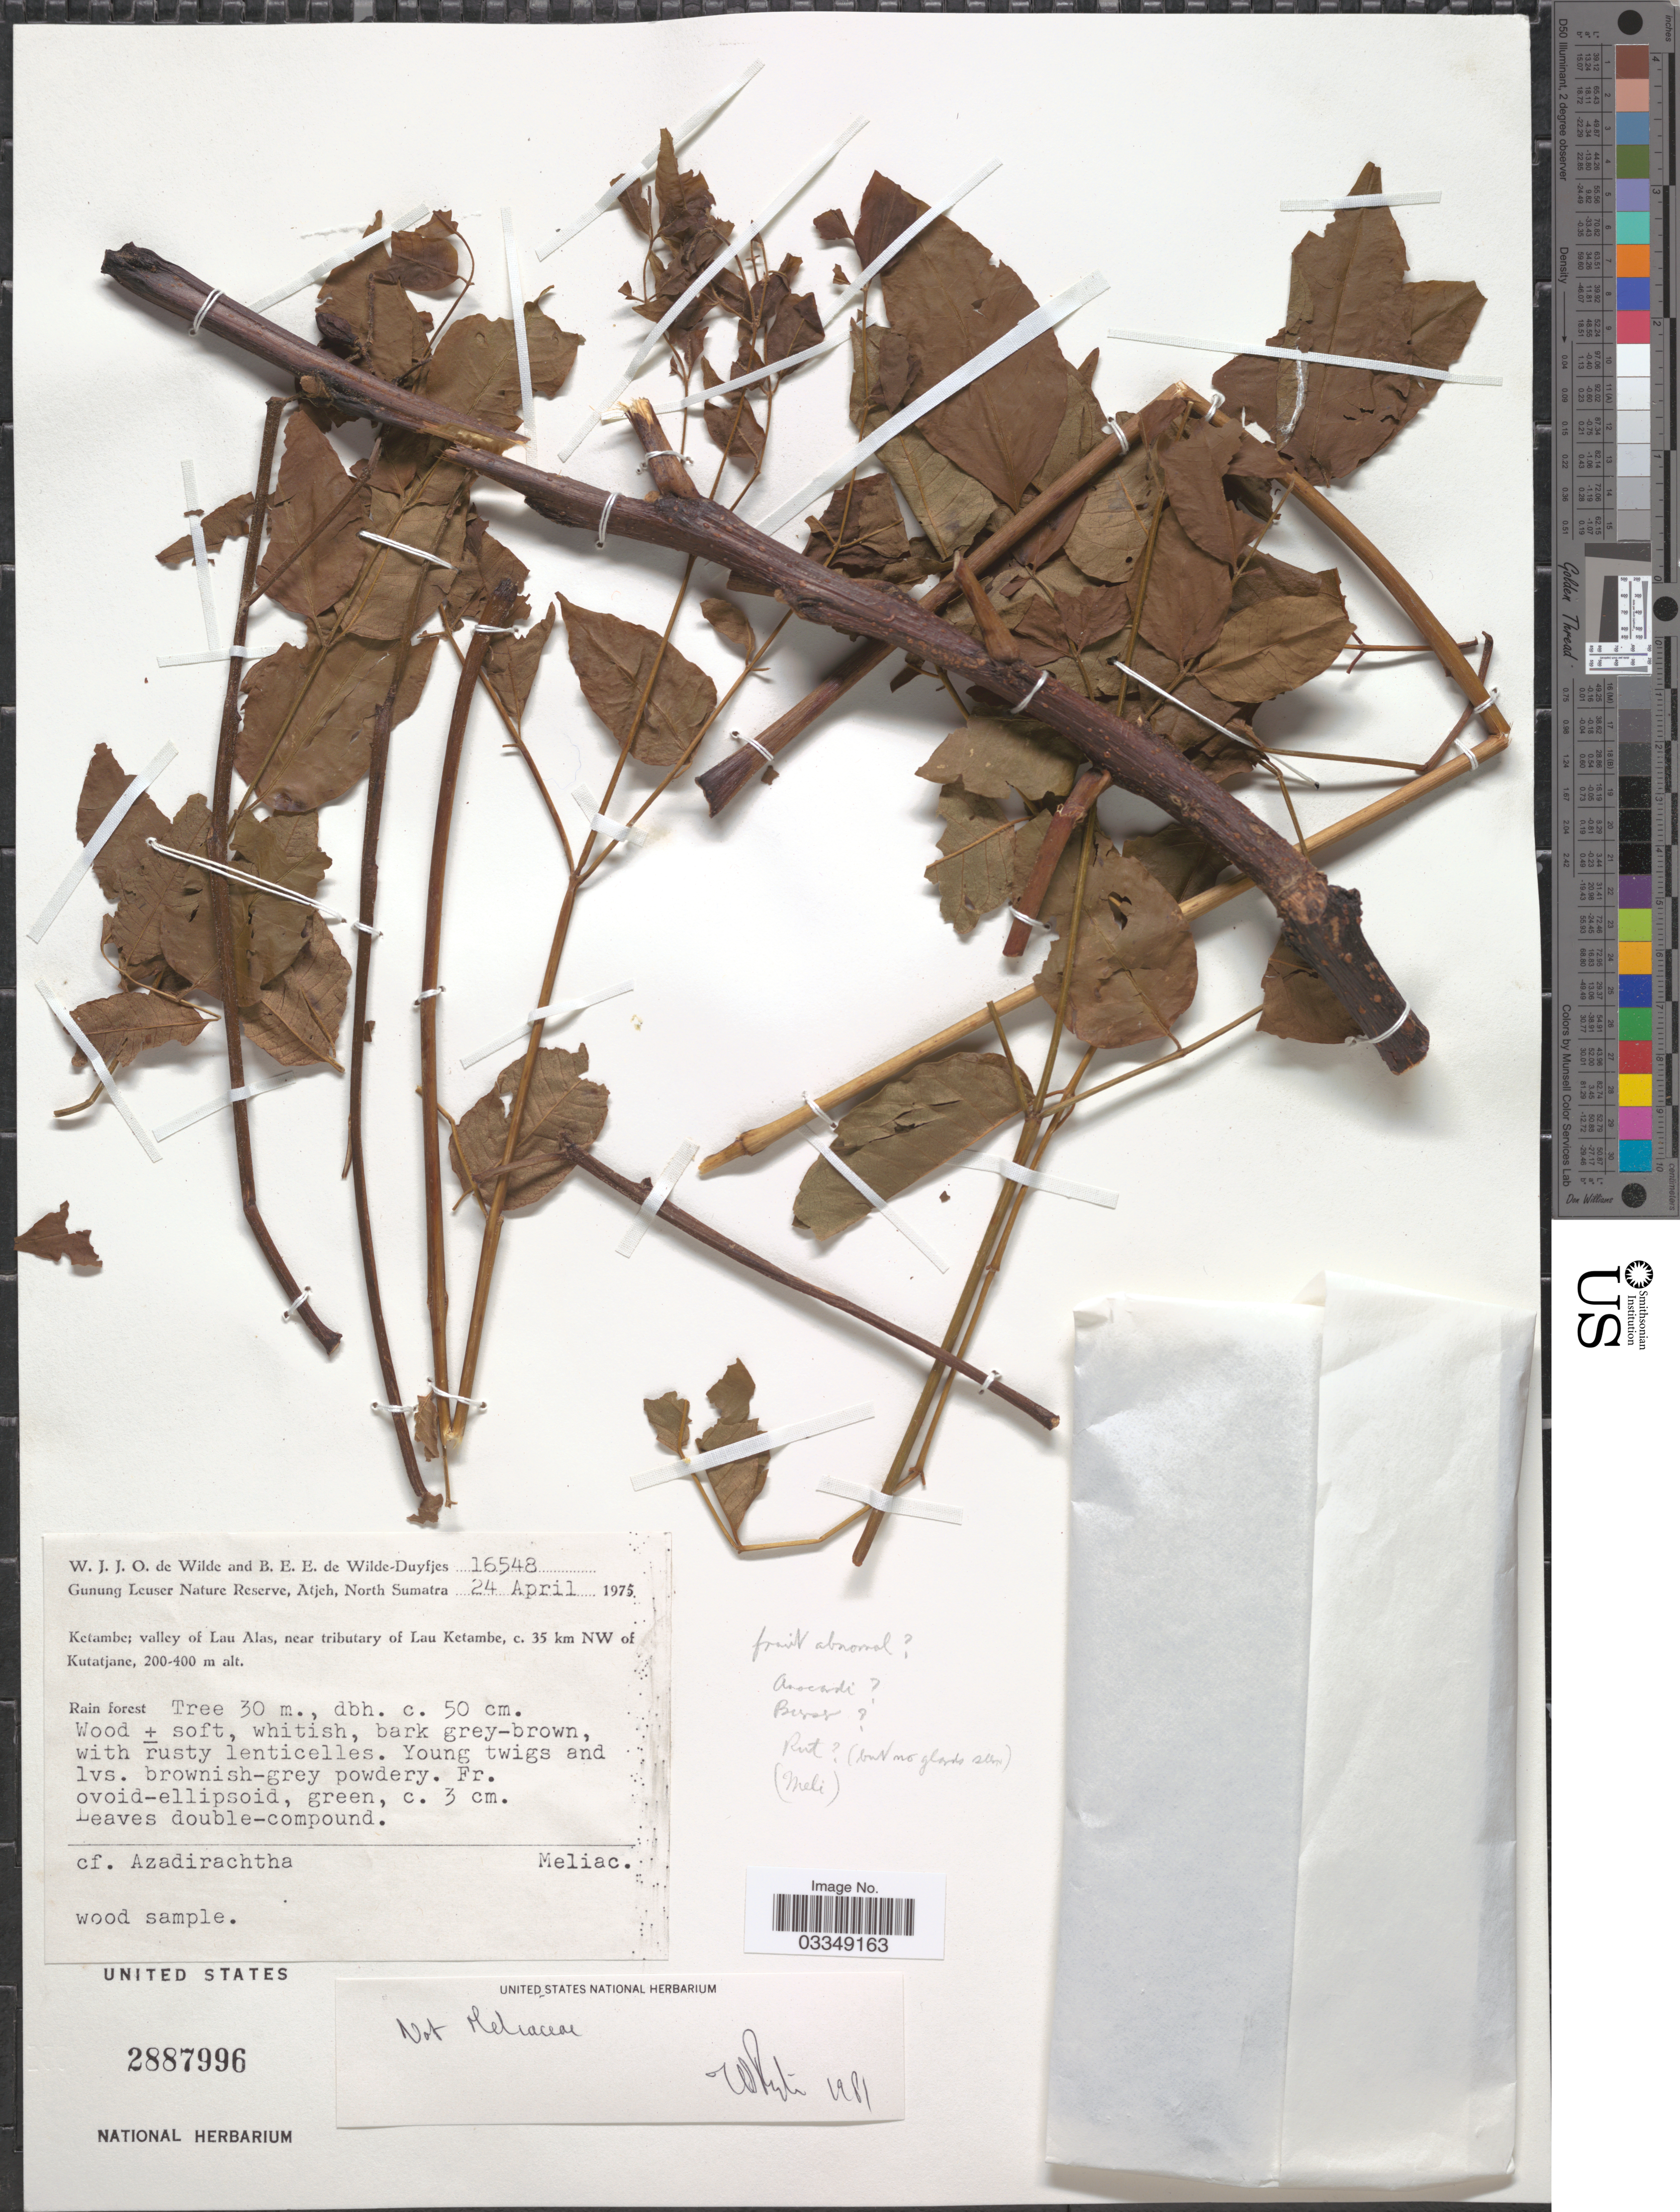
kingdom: Plantae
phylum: Tracheophyta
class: Magnoliopsida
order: Sapindales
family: Meliaceae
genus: Melia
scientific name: Melia azedarach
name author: L.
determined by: Mabberley, David J.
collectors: W. J. de Wilde & B. E. de Wilde-Duyfjes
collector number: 16548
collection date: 1975-04-24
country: Indonesia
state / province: Sumatra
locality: Gunung Leuser Nature Reserve, Atjeh, North Sumatra. Ketambe: valley of Lau Alas, near tributary of Lau Ketambe, c. 35 km NW of Kutatjane.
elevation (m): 200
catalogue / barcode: US 2887996